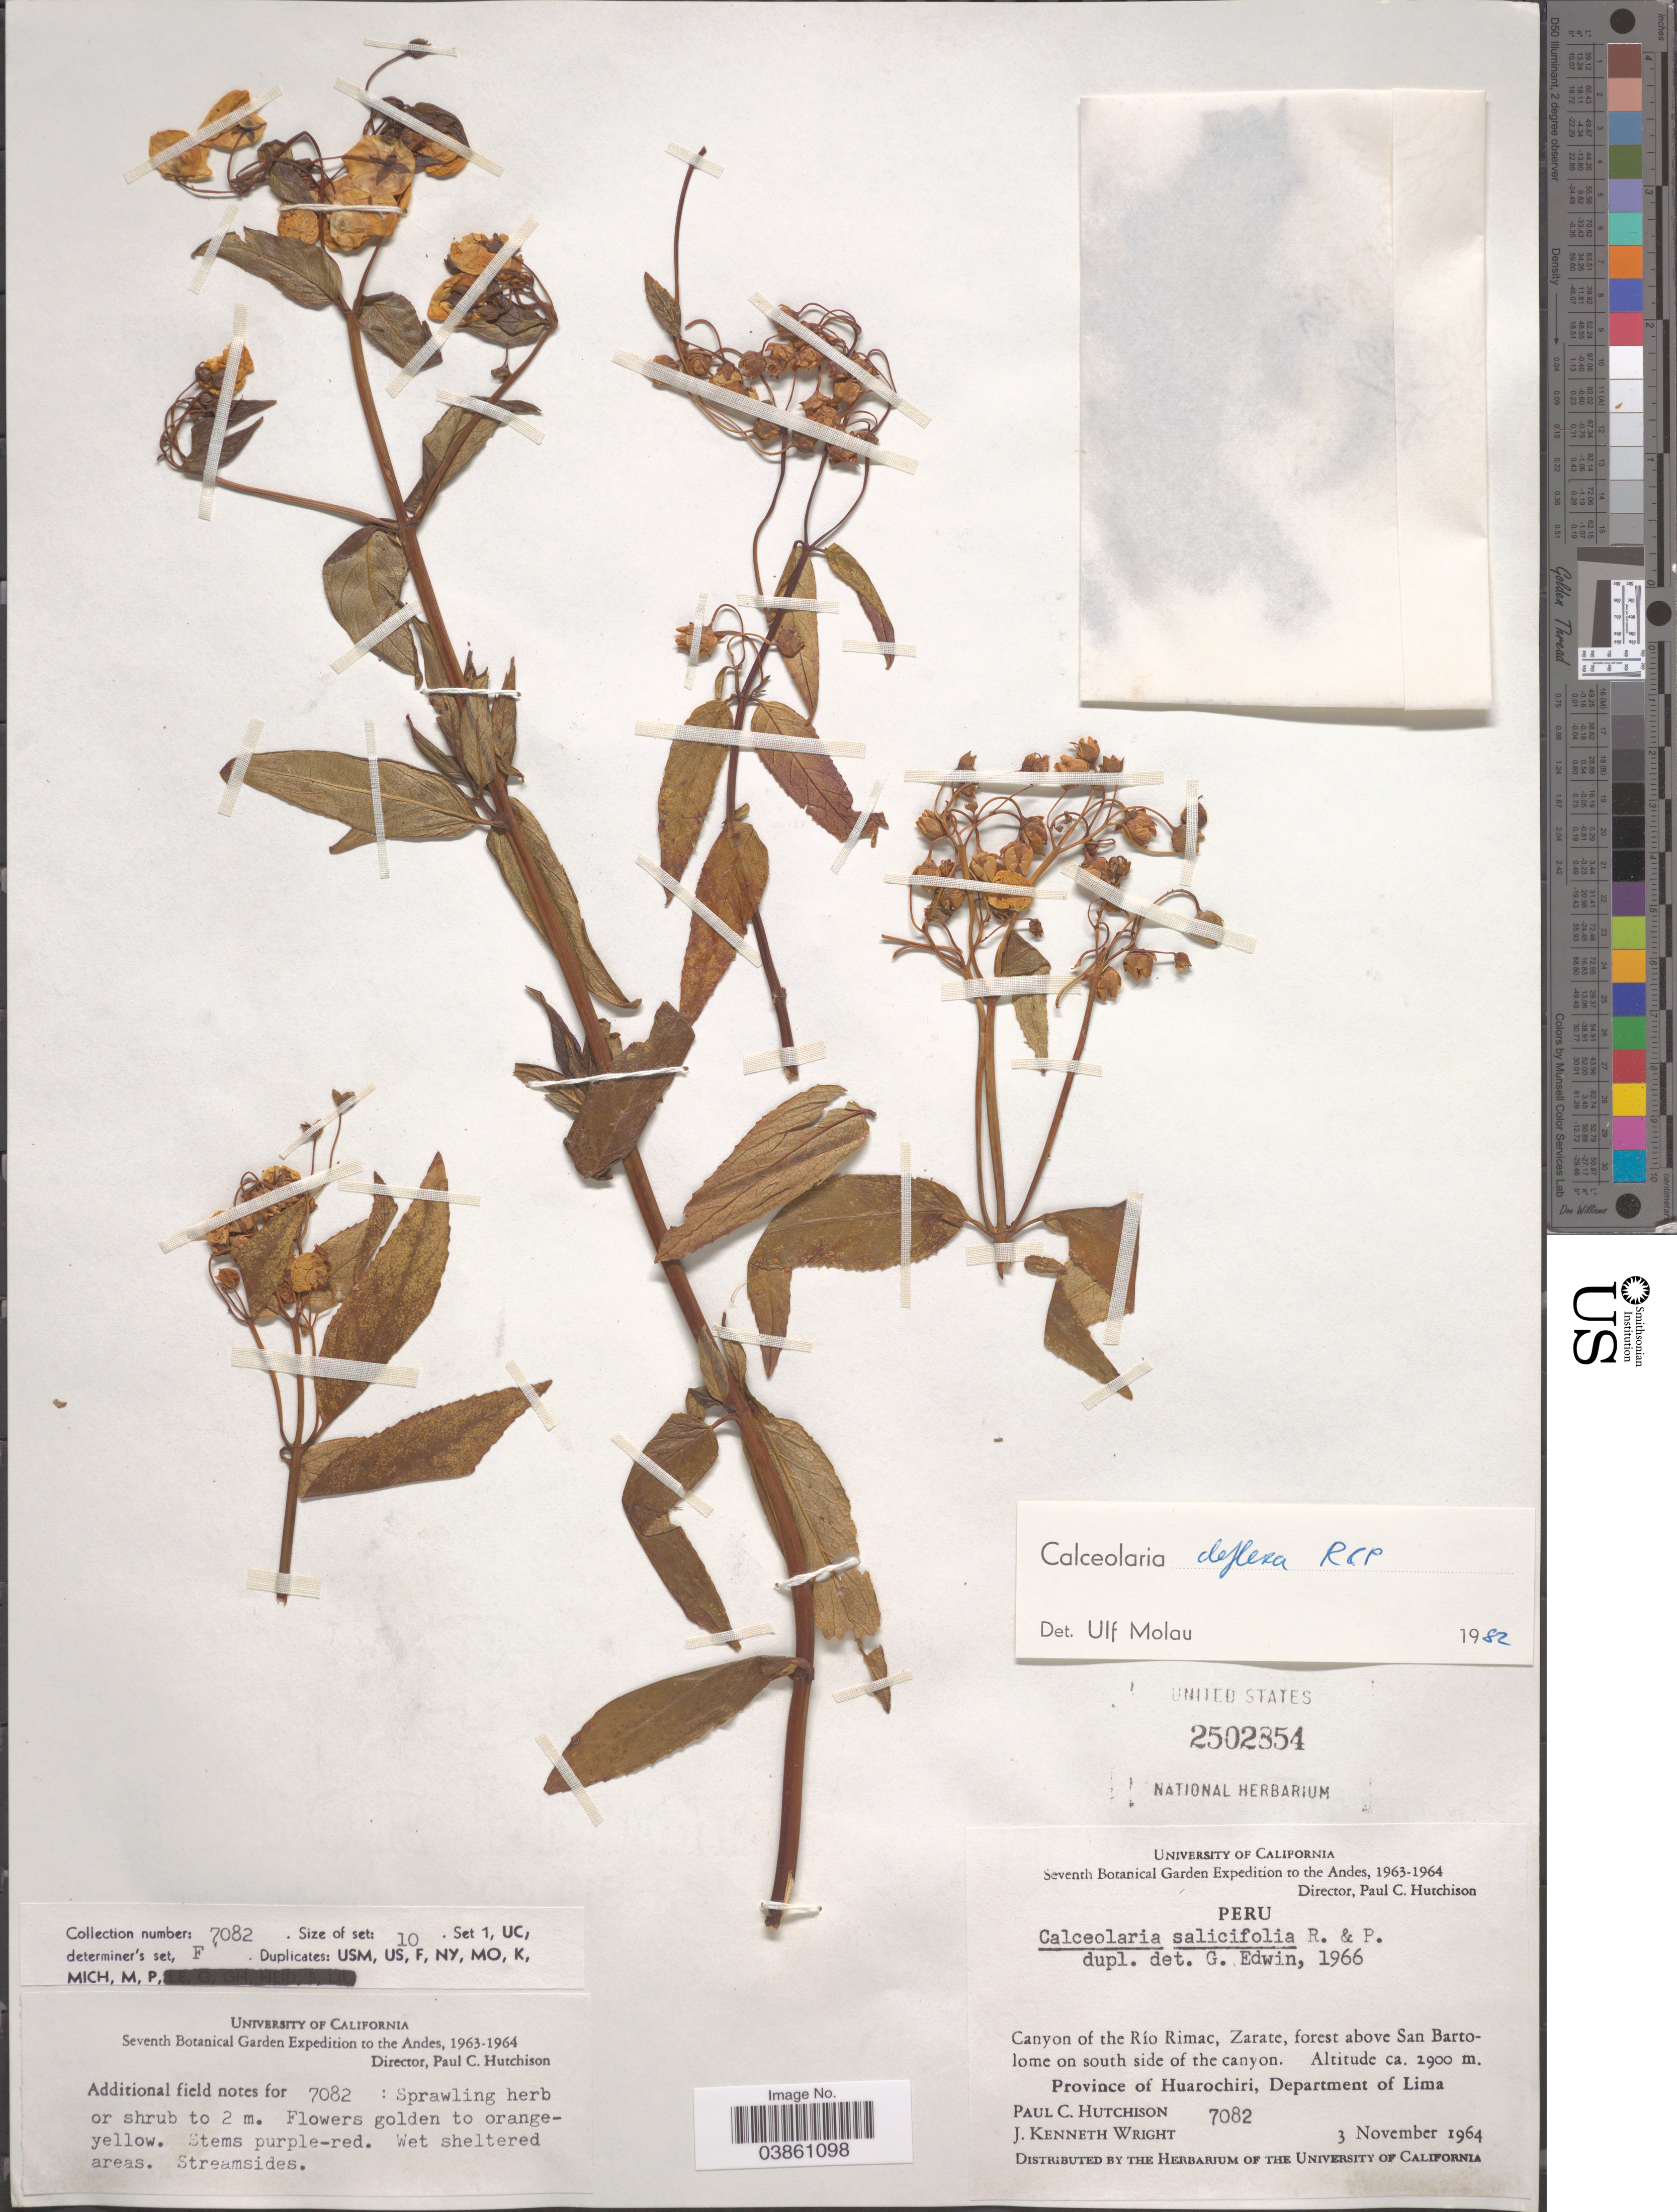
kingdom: Plantae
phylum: Tracheophyta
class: Magnoliopsida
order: Lamiales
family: Calceolariaceae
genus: Calceolaria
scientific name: Calceolaria deflexa subsp. deflexa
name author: Ruiz & Pav.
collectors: P. C. Hutchison & J. K. Wright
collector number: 7082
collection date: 1964-11-03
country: Peru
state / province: Lima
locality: The Andes. Canyon of the Río Rimac, Zarate, forest above San Bartolome on south side of the canyon. Province of Huarochiri, Department of Lima.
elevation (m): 2900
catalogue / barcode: US 2502854